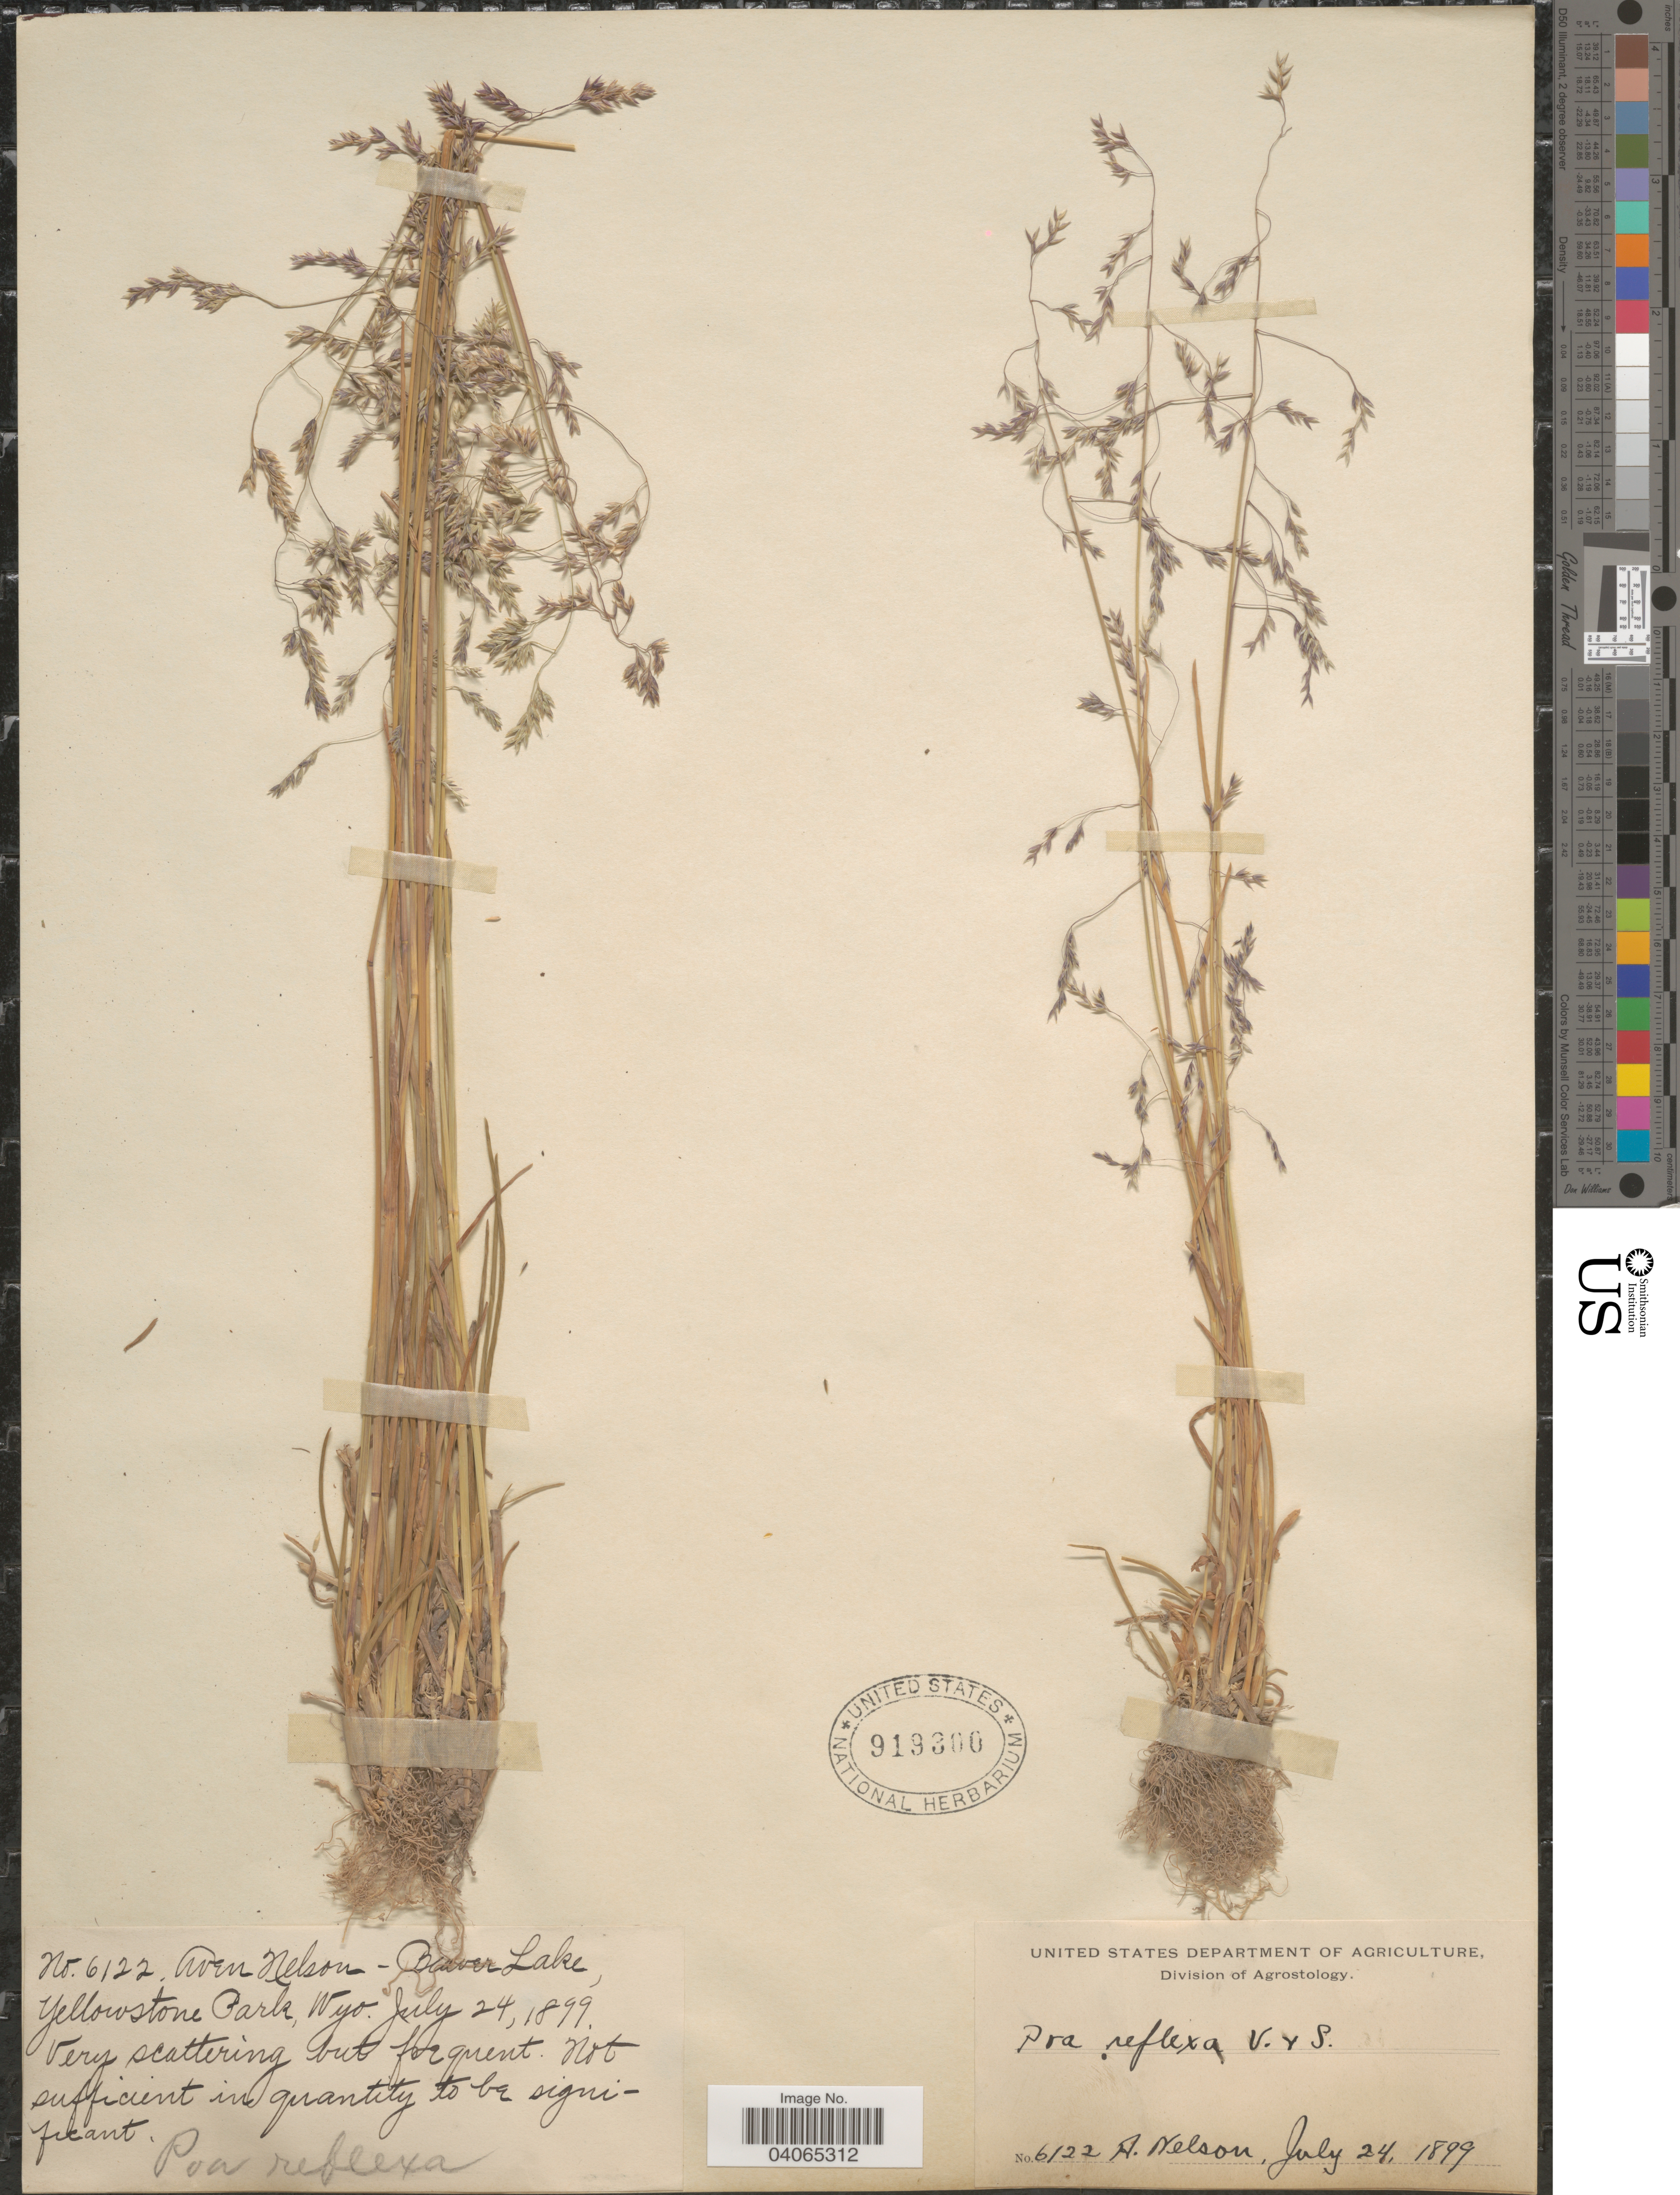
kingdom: Plantae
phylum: Tracheophyta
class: Liliopsida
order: Poales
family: Poaceae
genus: Poa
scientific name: Poa reflexa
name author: Vasey & Scribn.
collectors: A. Nelson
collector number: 6122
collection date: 1899-07-24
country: United States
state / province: Wyoming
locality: Beaver Lake, Yellowstone Park.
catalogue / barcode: US 919300